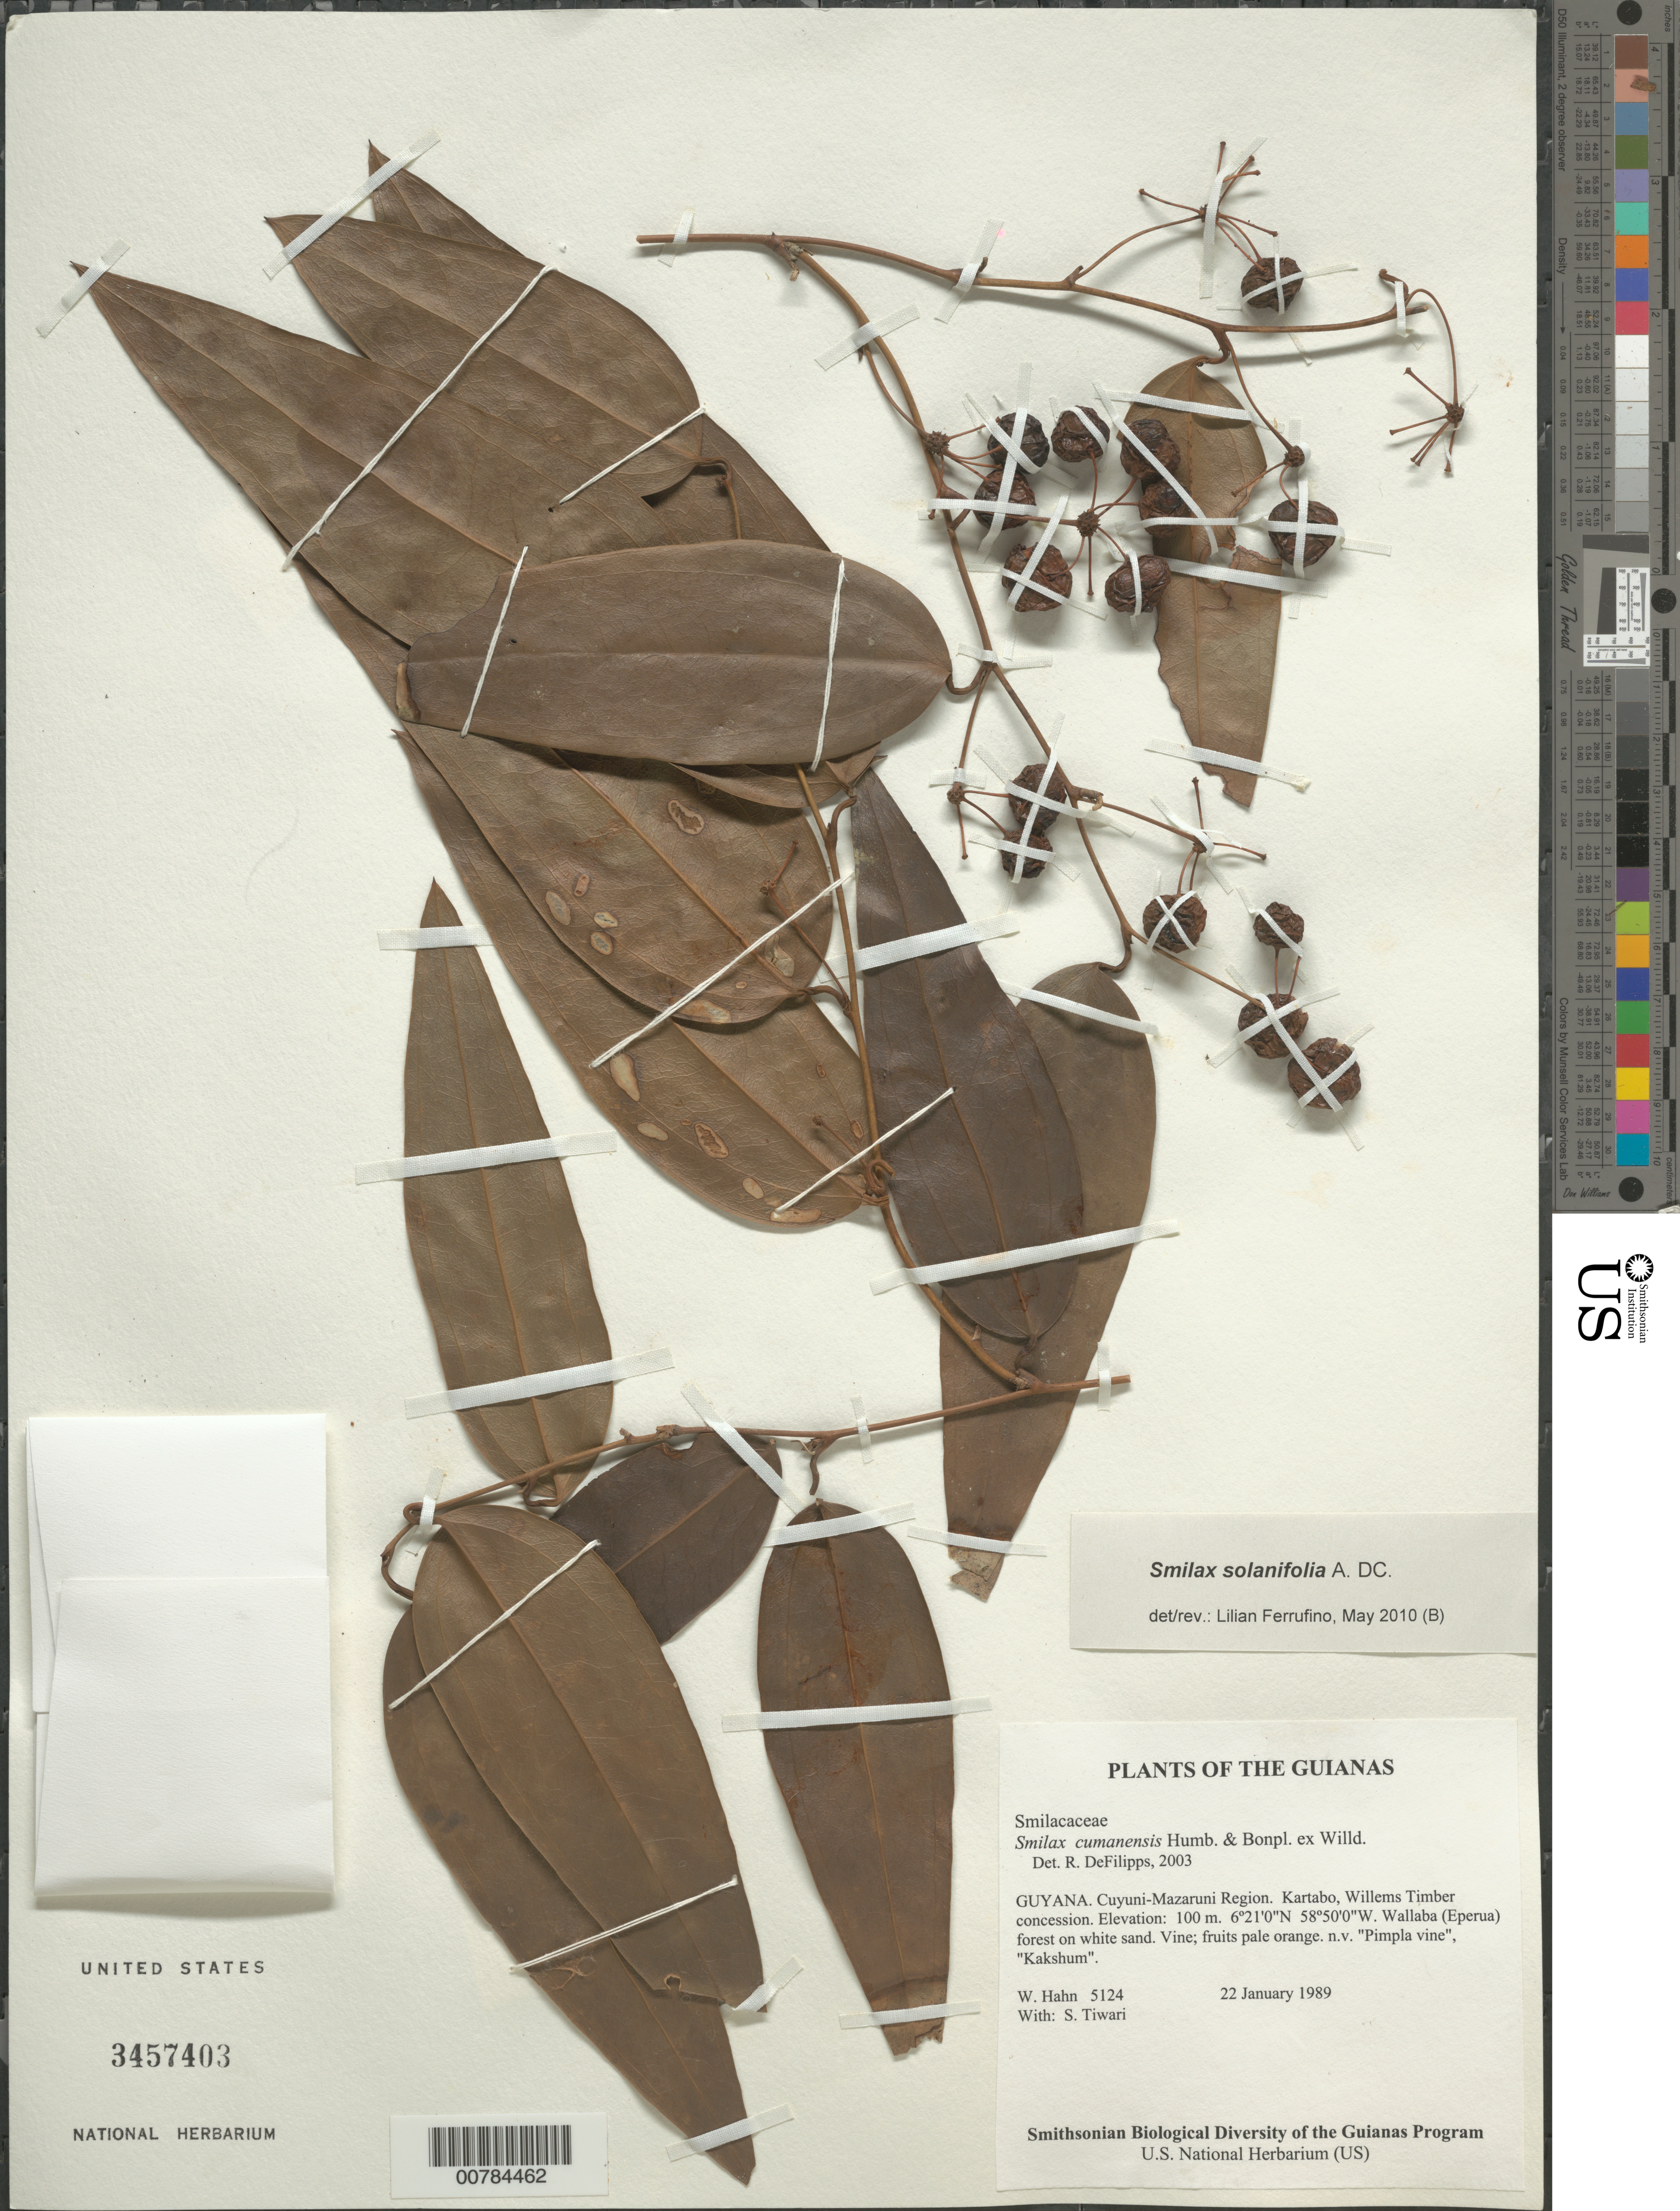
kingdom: Plantae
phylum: Tracheophyta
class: Liliopsida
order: Liliales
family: Smilacaceae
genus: Smilax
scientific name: Smilax solanifolia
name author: A. DC.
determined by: Ferrufino, L., (USJ), Herbario Universidad de Costa Rica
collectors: W. Hahn & S. Tiwari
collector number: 5124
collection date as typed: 22 January 1989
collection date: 1989-01-22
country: Guyana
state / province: Cuyuni-Mazaruni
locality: Kartabo, Willems Timber concession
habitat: Wallaba (Eperua) forest on white sand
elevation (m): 100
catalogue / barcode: US 3457403